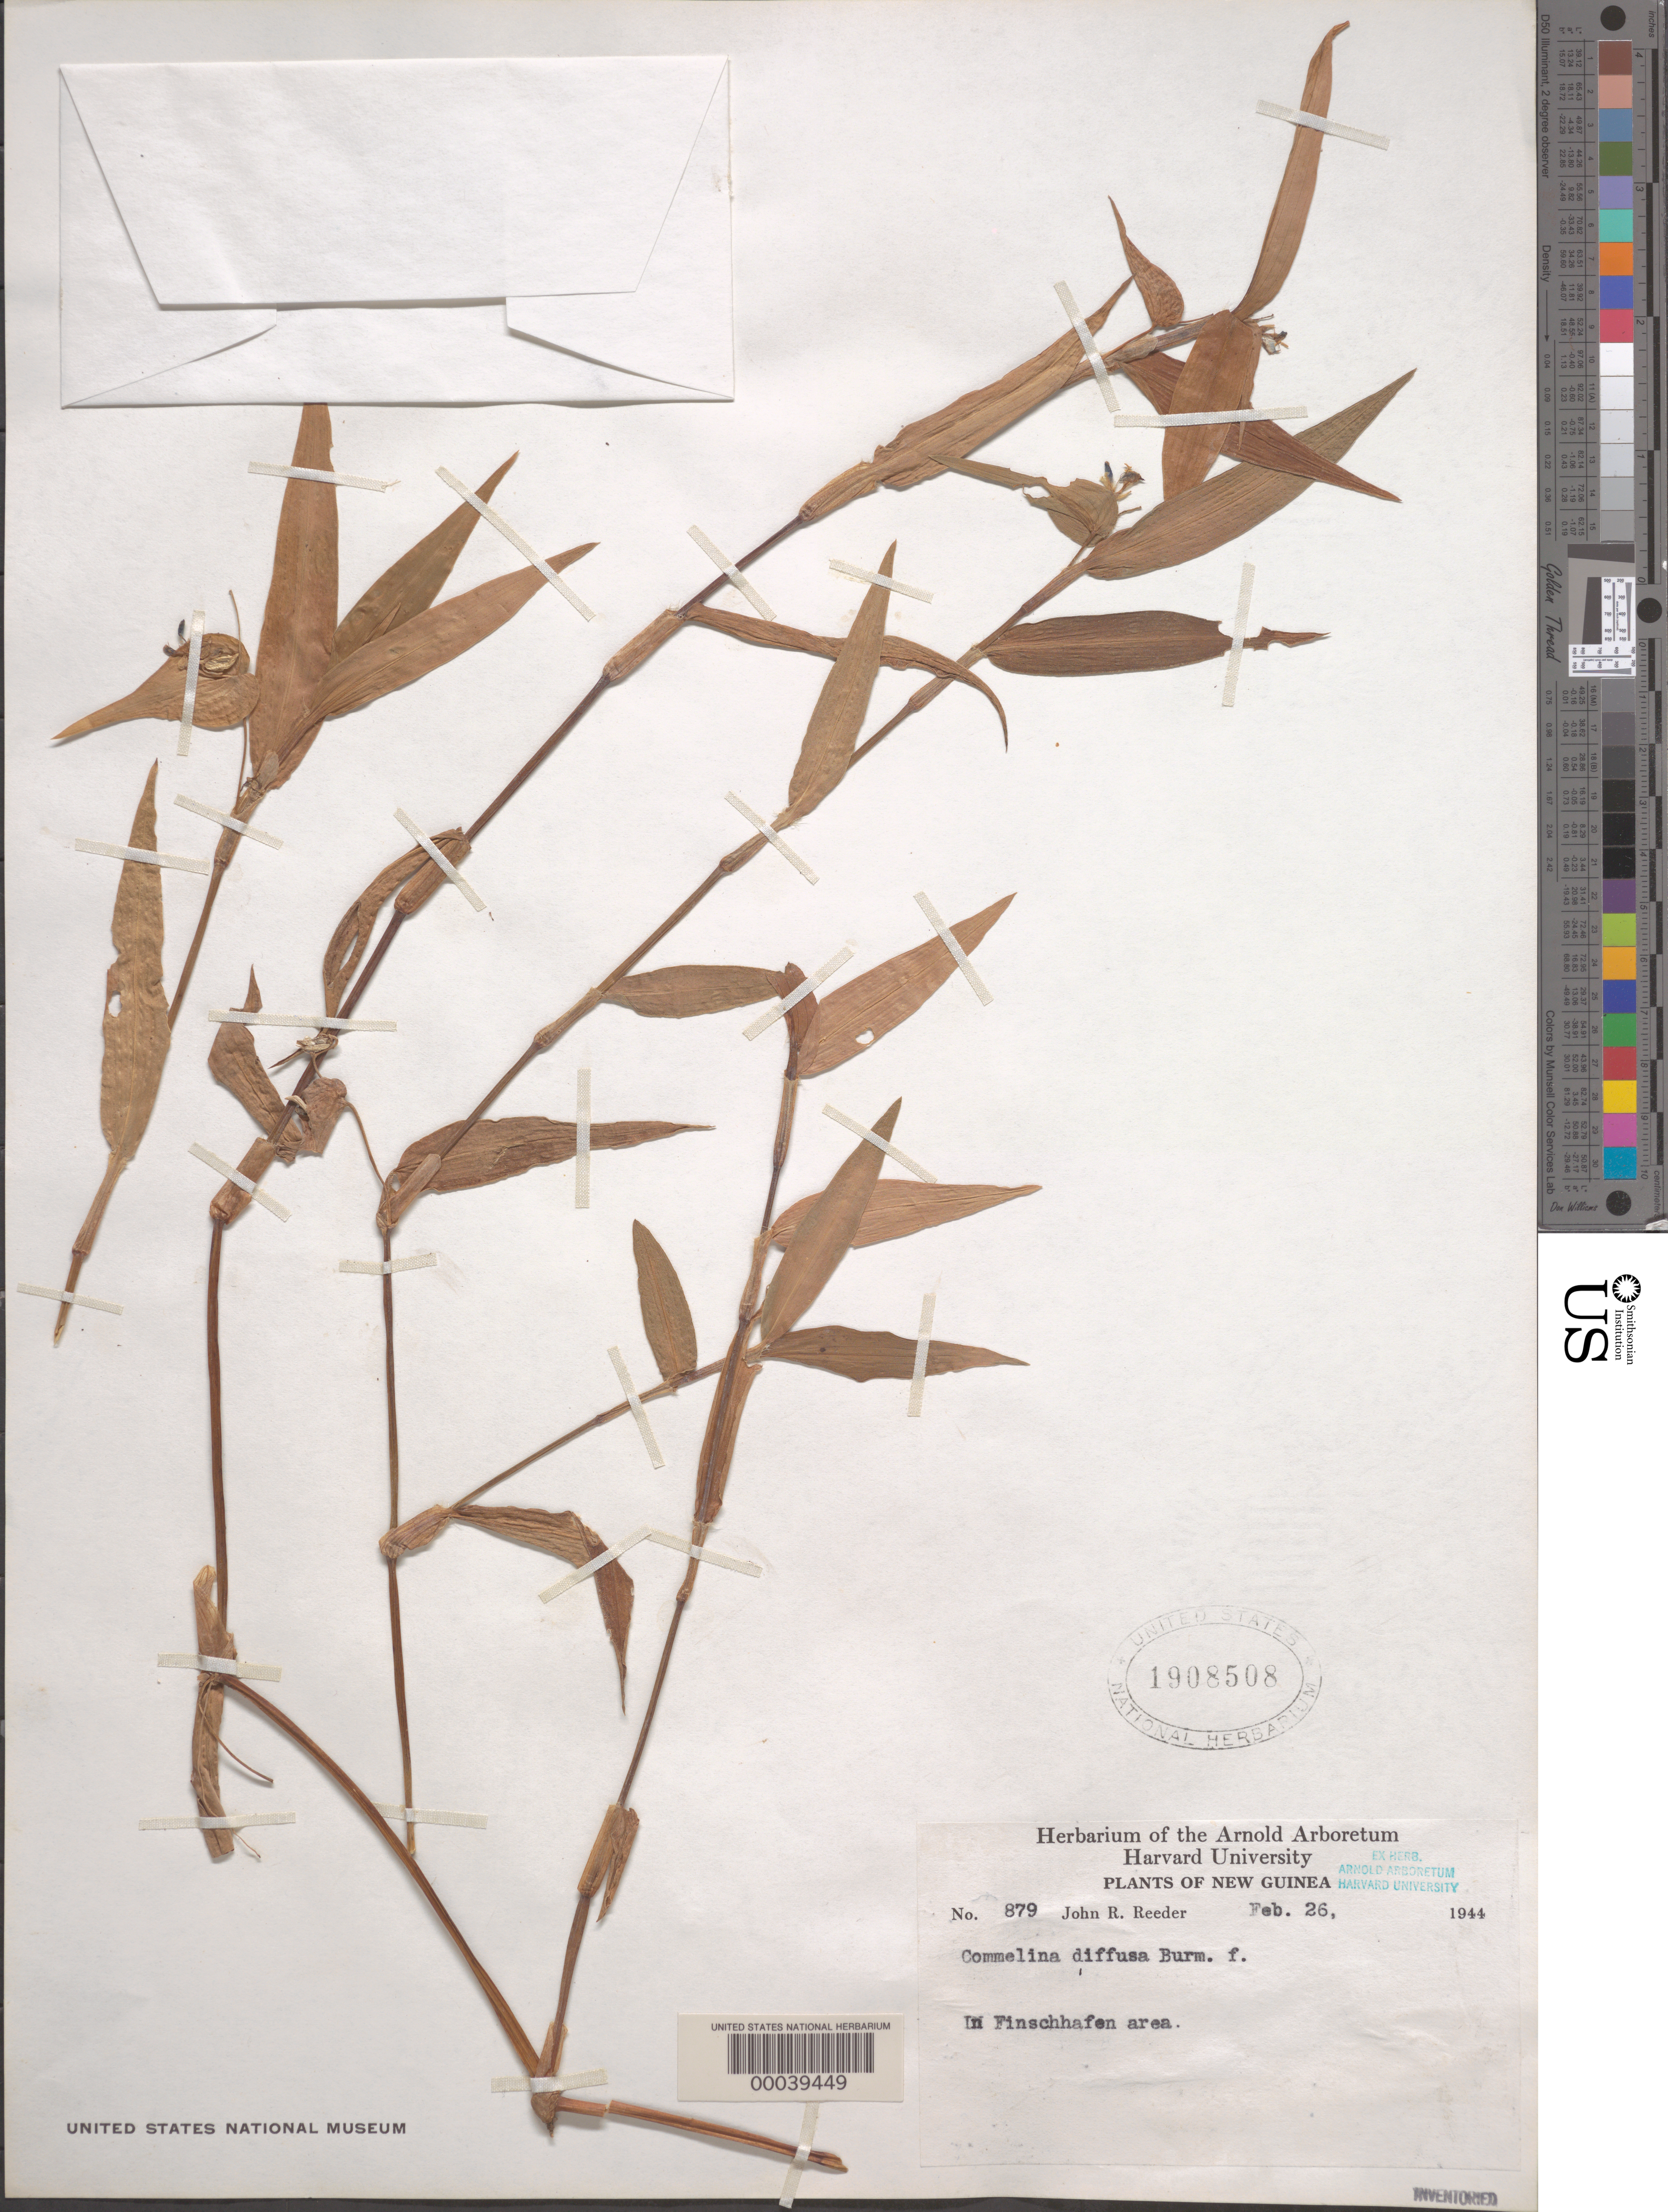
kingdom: Plantae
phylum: Tracheophyta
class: Liliopsida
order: Commelinales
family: Commelinaceae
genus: Commelina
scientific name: Commelina diffusa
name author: Burm. f.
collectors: J. R. Reeder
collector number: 879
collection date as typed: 26 Feb 1944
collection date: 1944-02-26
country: Papua New Guinea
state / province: Morobe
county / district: Finschhafen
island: New Guinea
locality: Finschhafen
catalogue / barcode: US 1908508